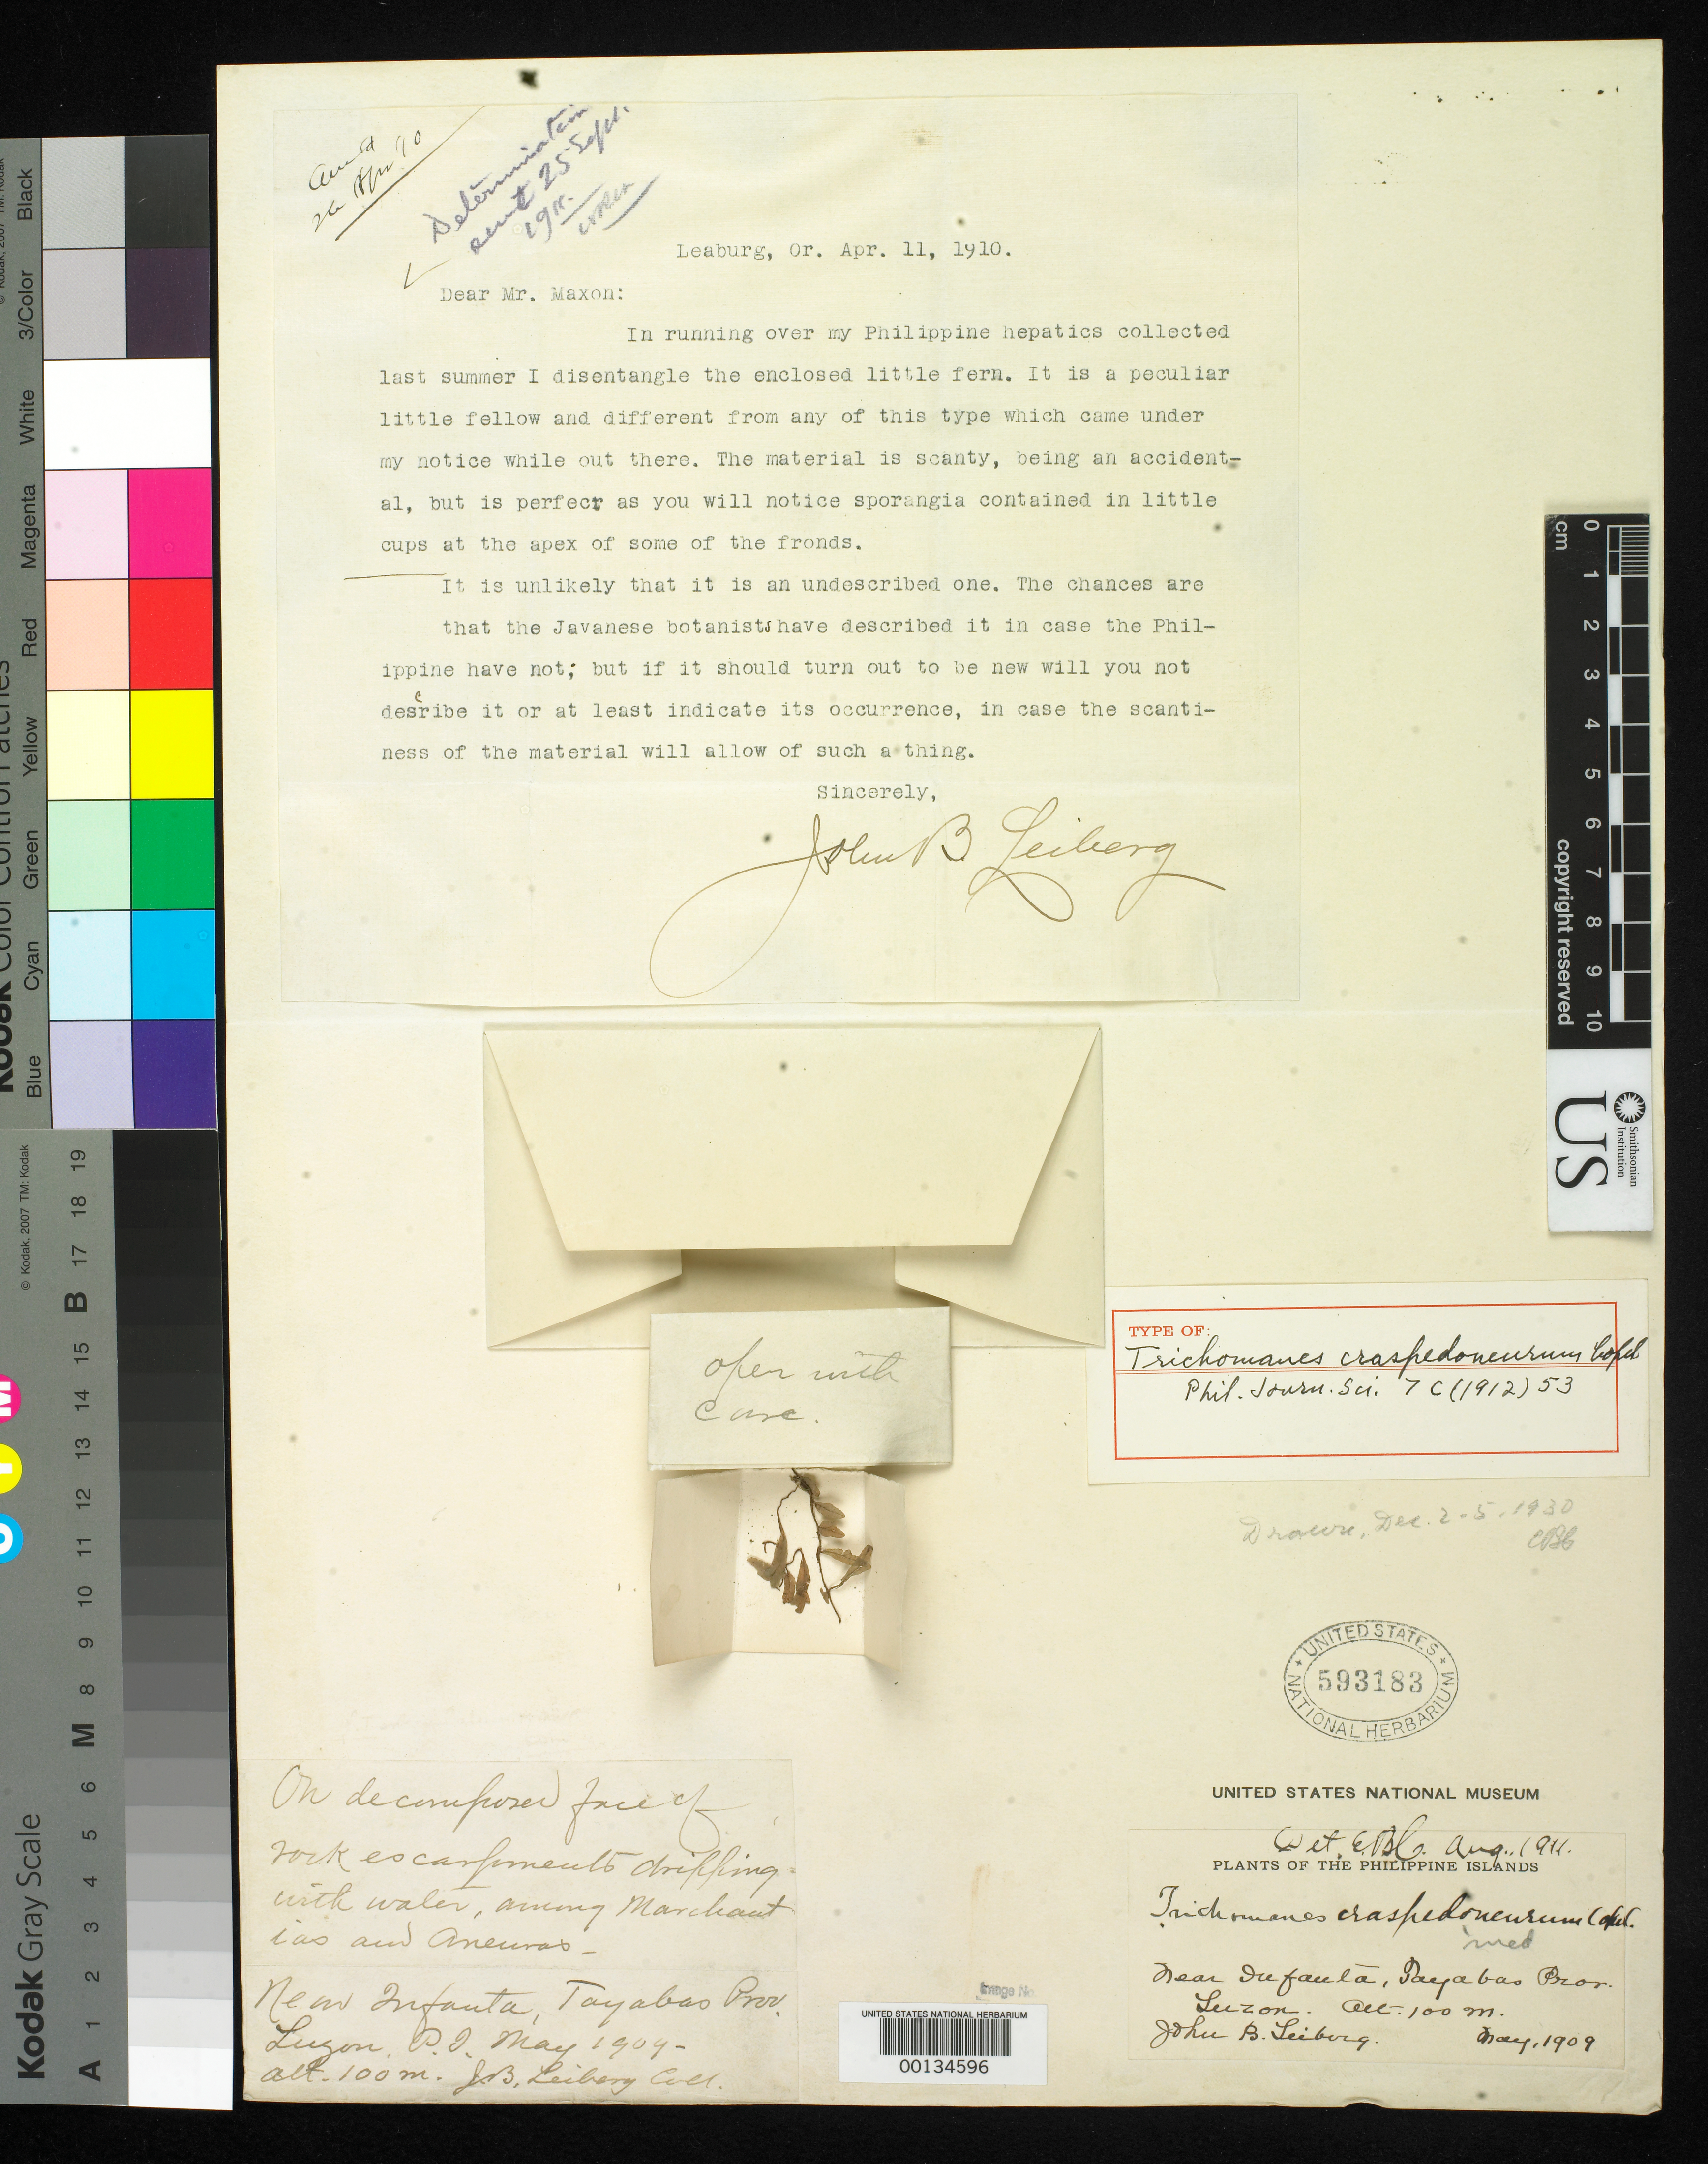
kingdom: Plantae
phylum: Tracheophyta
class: Polypodiopsida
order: Hymenophyllales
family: Hymenophyllaceae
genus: Trichomanes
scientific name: Trichomanes craspedoneurum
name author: Copel.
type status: Holotype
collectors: J. Leiberg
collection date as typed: May 1909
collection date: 1909-05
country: Philippines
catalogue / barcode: US 593183